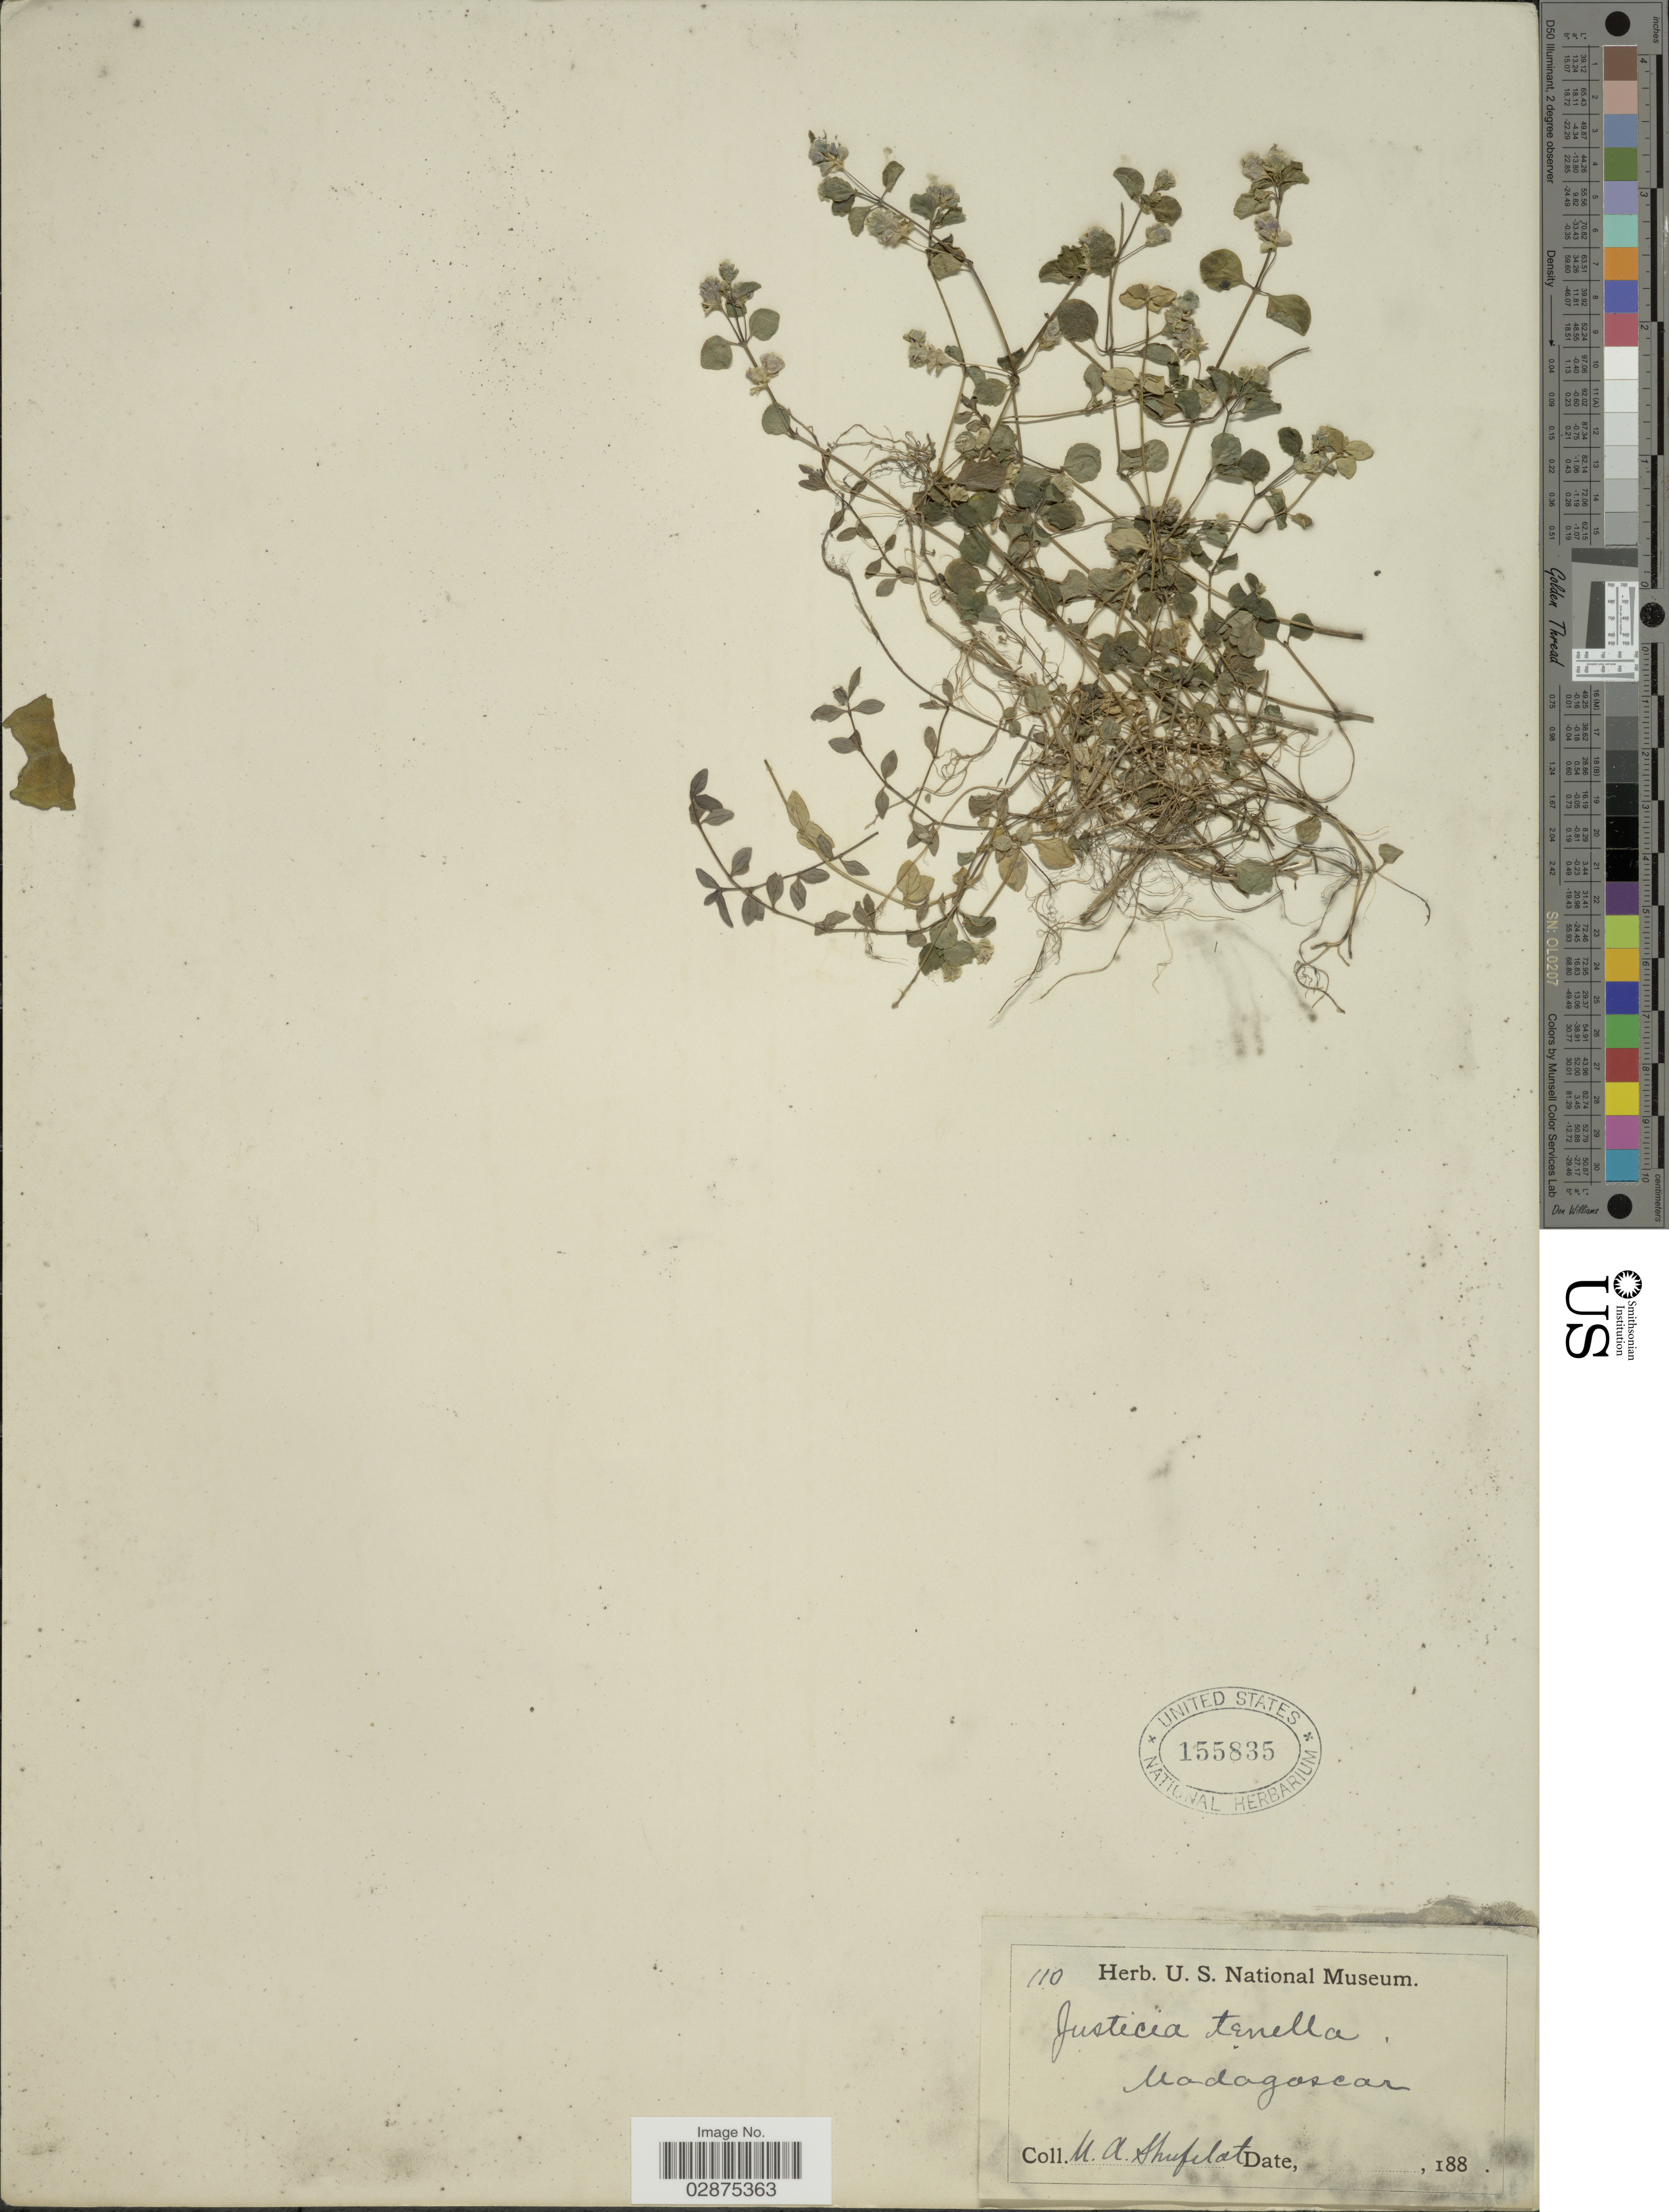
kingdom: Plantae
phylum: Tracheophyta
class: Magnoliopsida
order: Lamiales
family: Acanthaceae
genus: Justicia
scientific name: Justicia tenella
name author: (Nees) T. Anderson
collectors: M. Schufeldt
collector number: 110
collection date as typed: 188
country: Madagascar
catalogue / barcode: US 155835